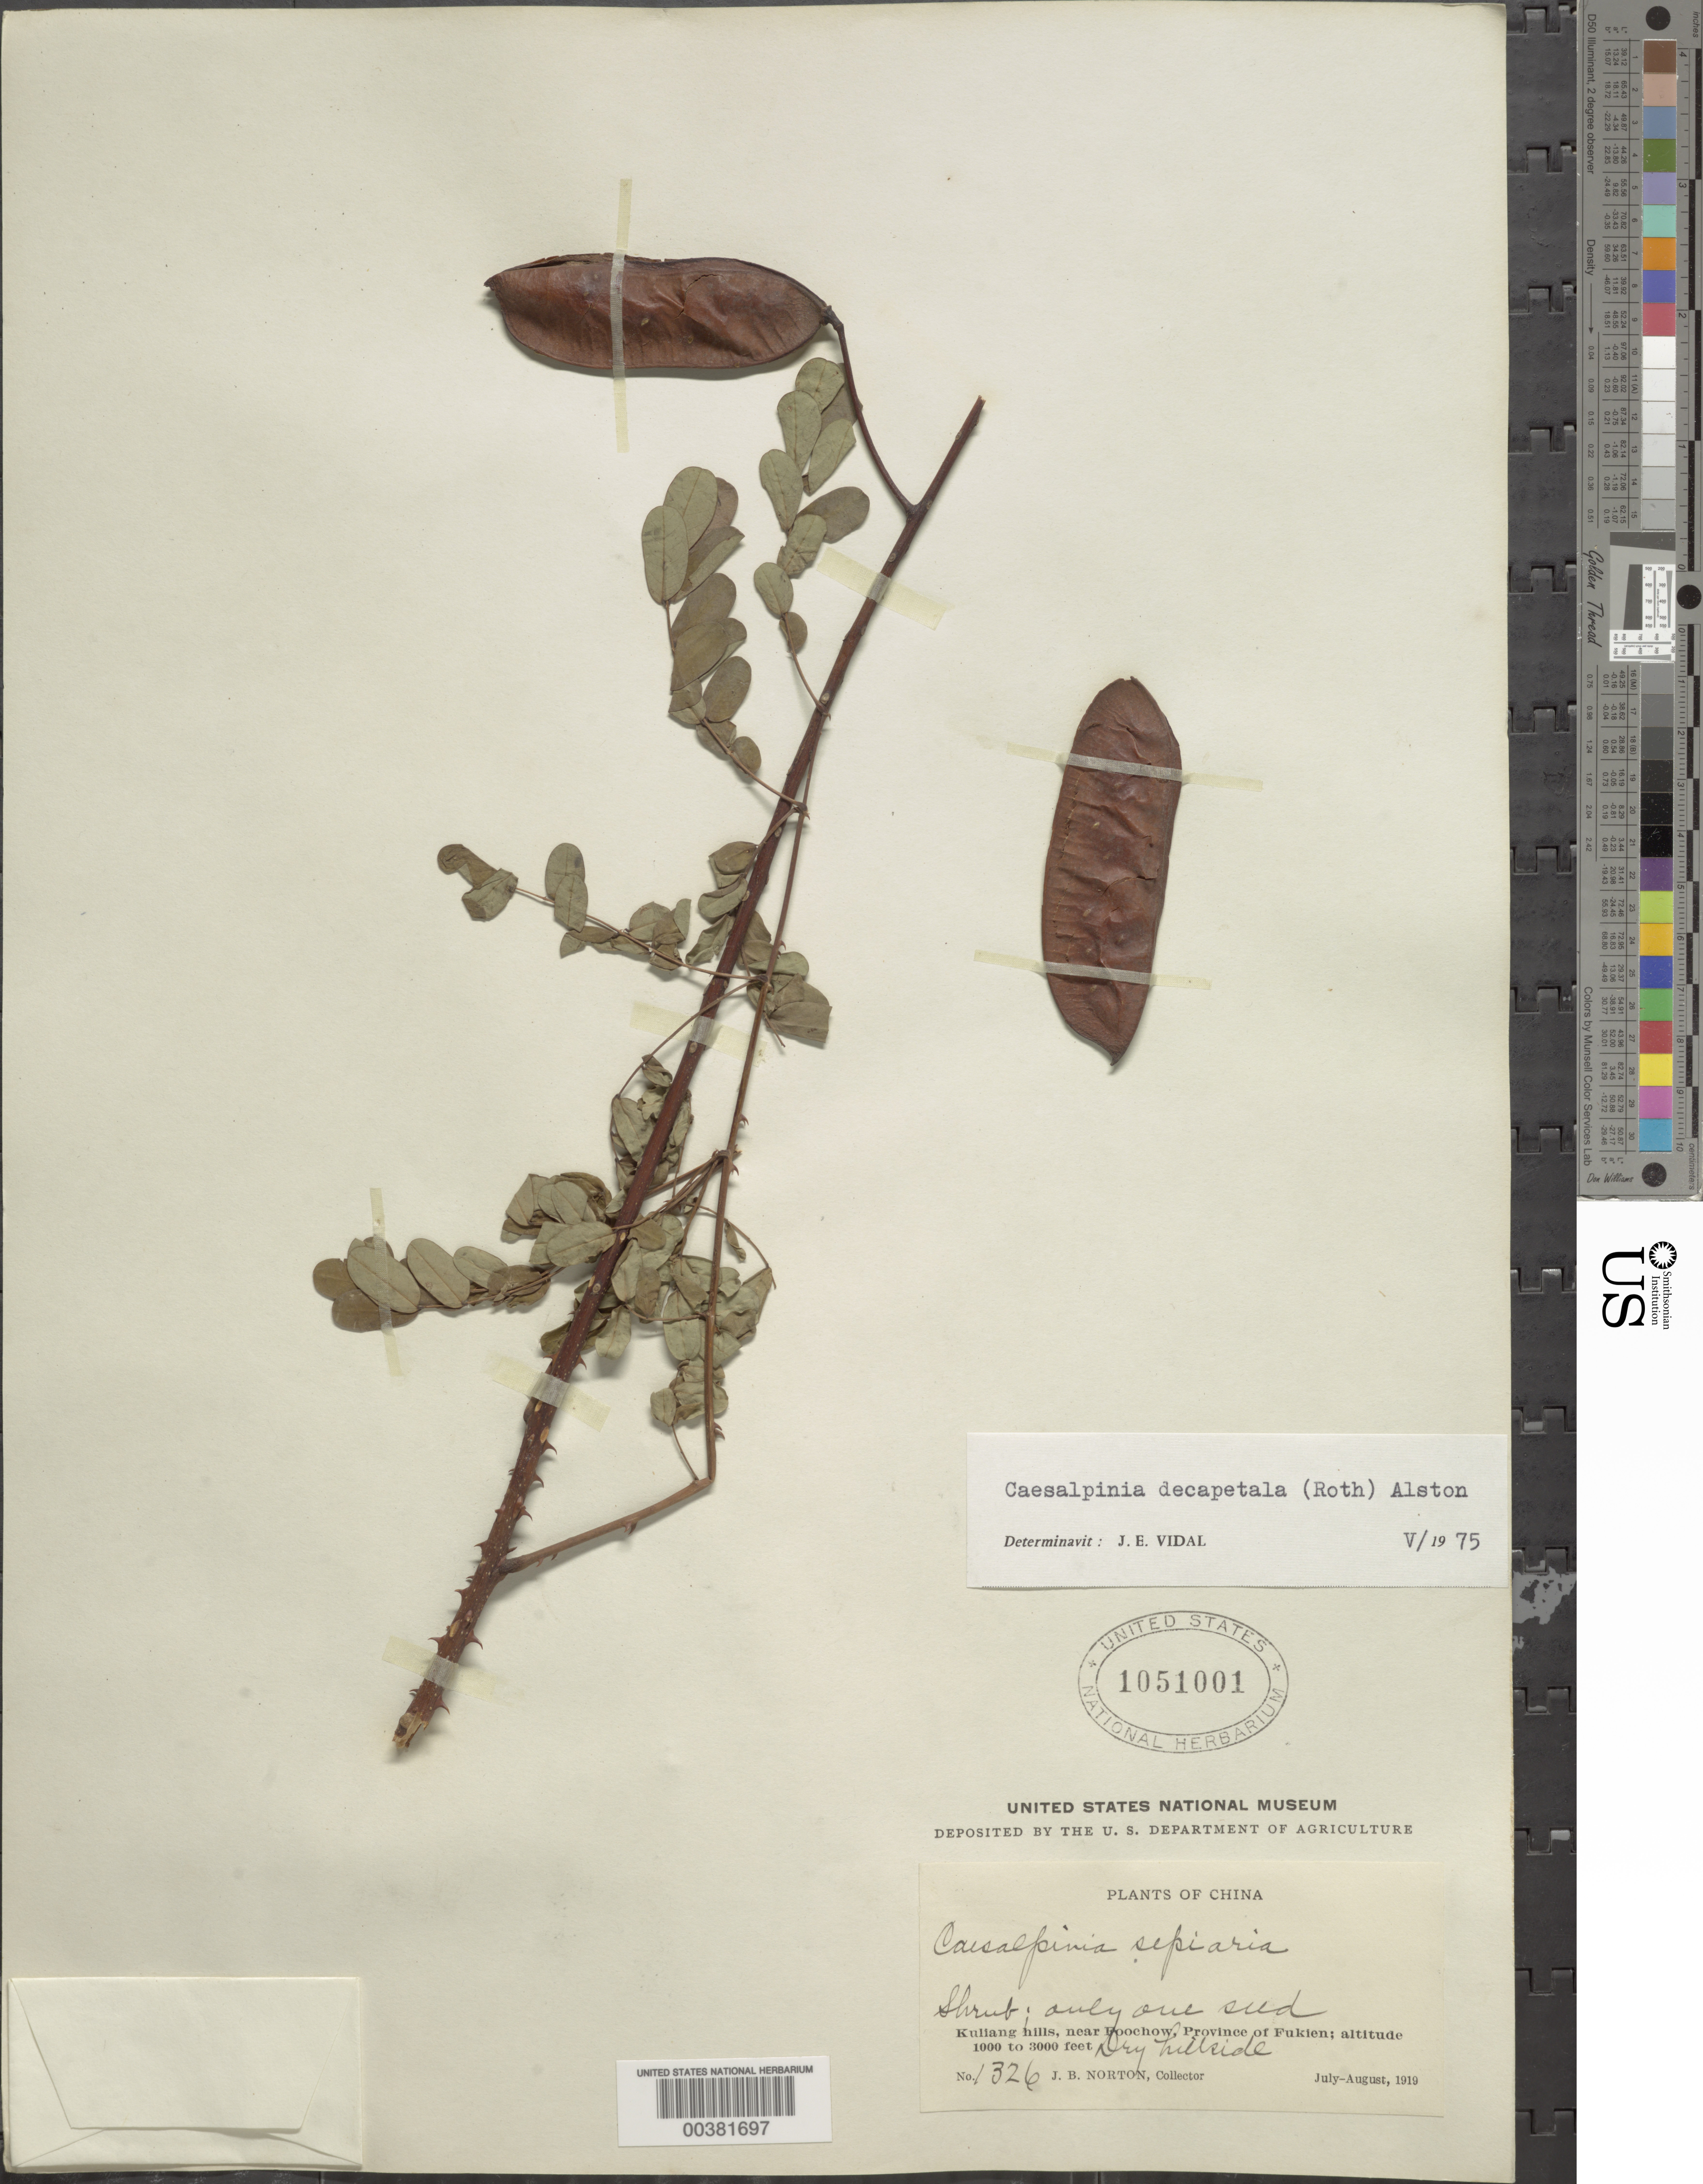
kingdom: Plantae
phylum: Tracheophyta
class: Magnoliopsida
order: Fabales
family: Fabaceae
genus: Biancaea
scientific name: Biancaea decapetala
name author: (Roth) O. Deg.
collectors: J. Norton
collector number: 1326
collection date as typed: Jul 1919 to -- Aug 1919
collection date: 1919-07/1919-08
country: China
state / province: Fujian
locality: Kuliang hills, near foochow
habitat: Dry hillside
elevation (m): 305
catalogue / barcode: US 1051001